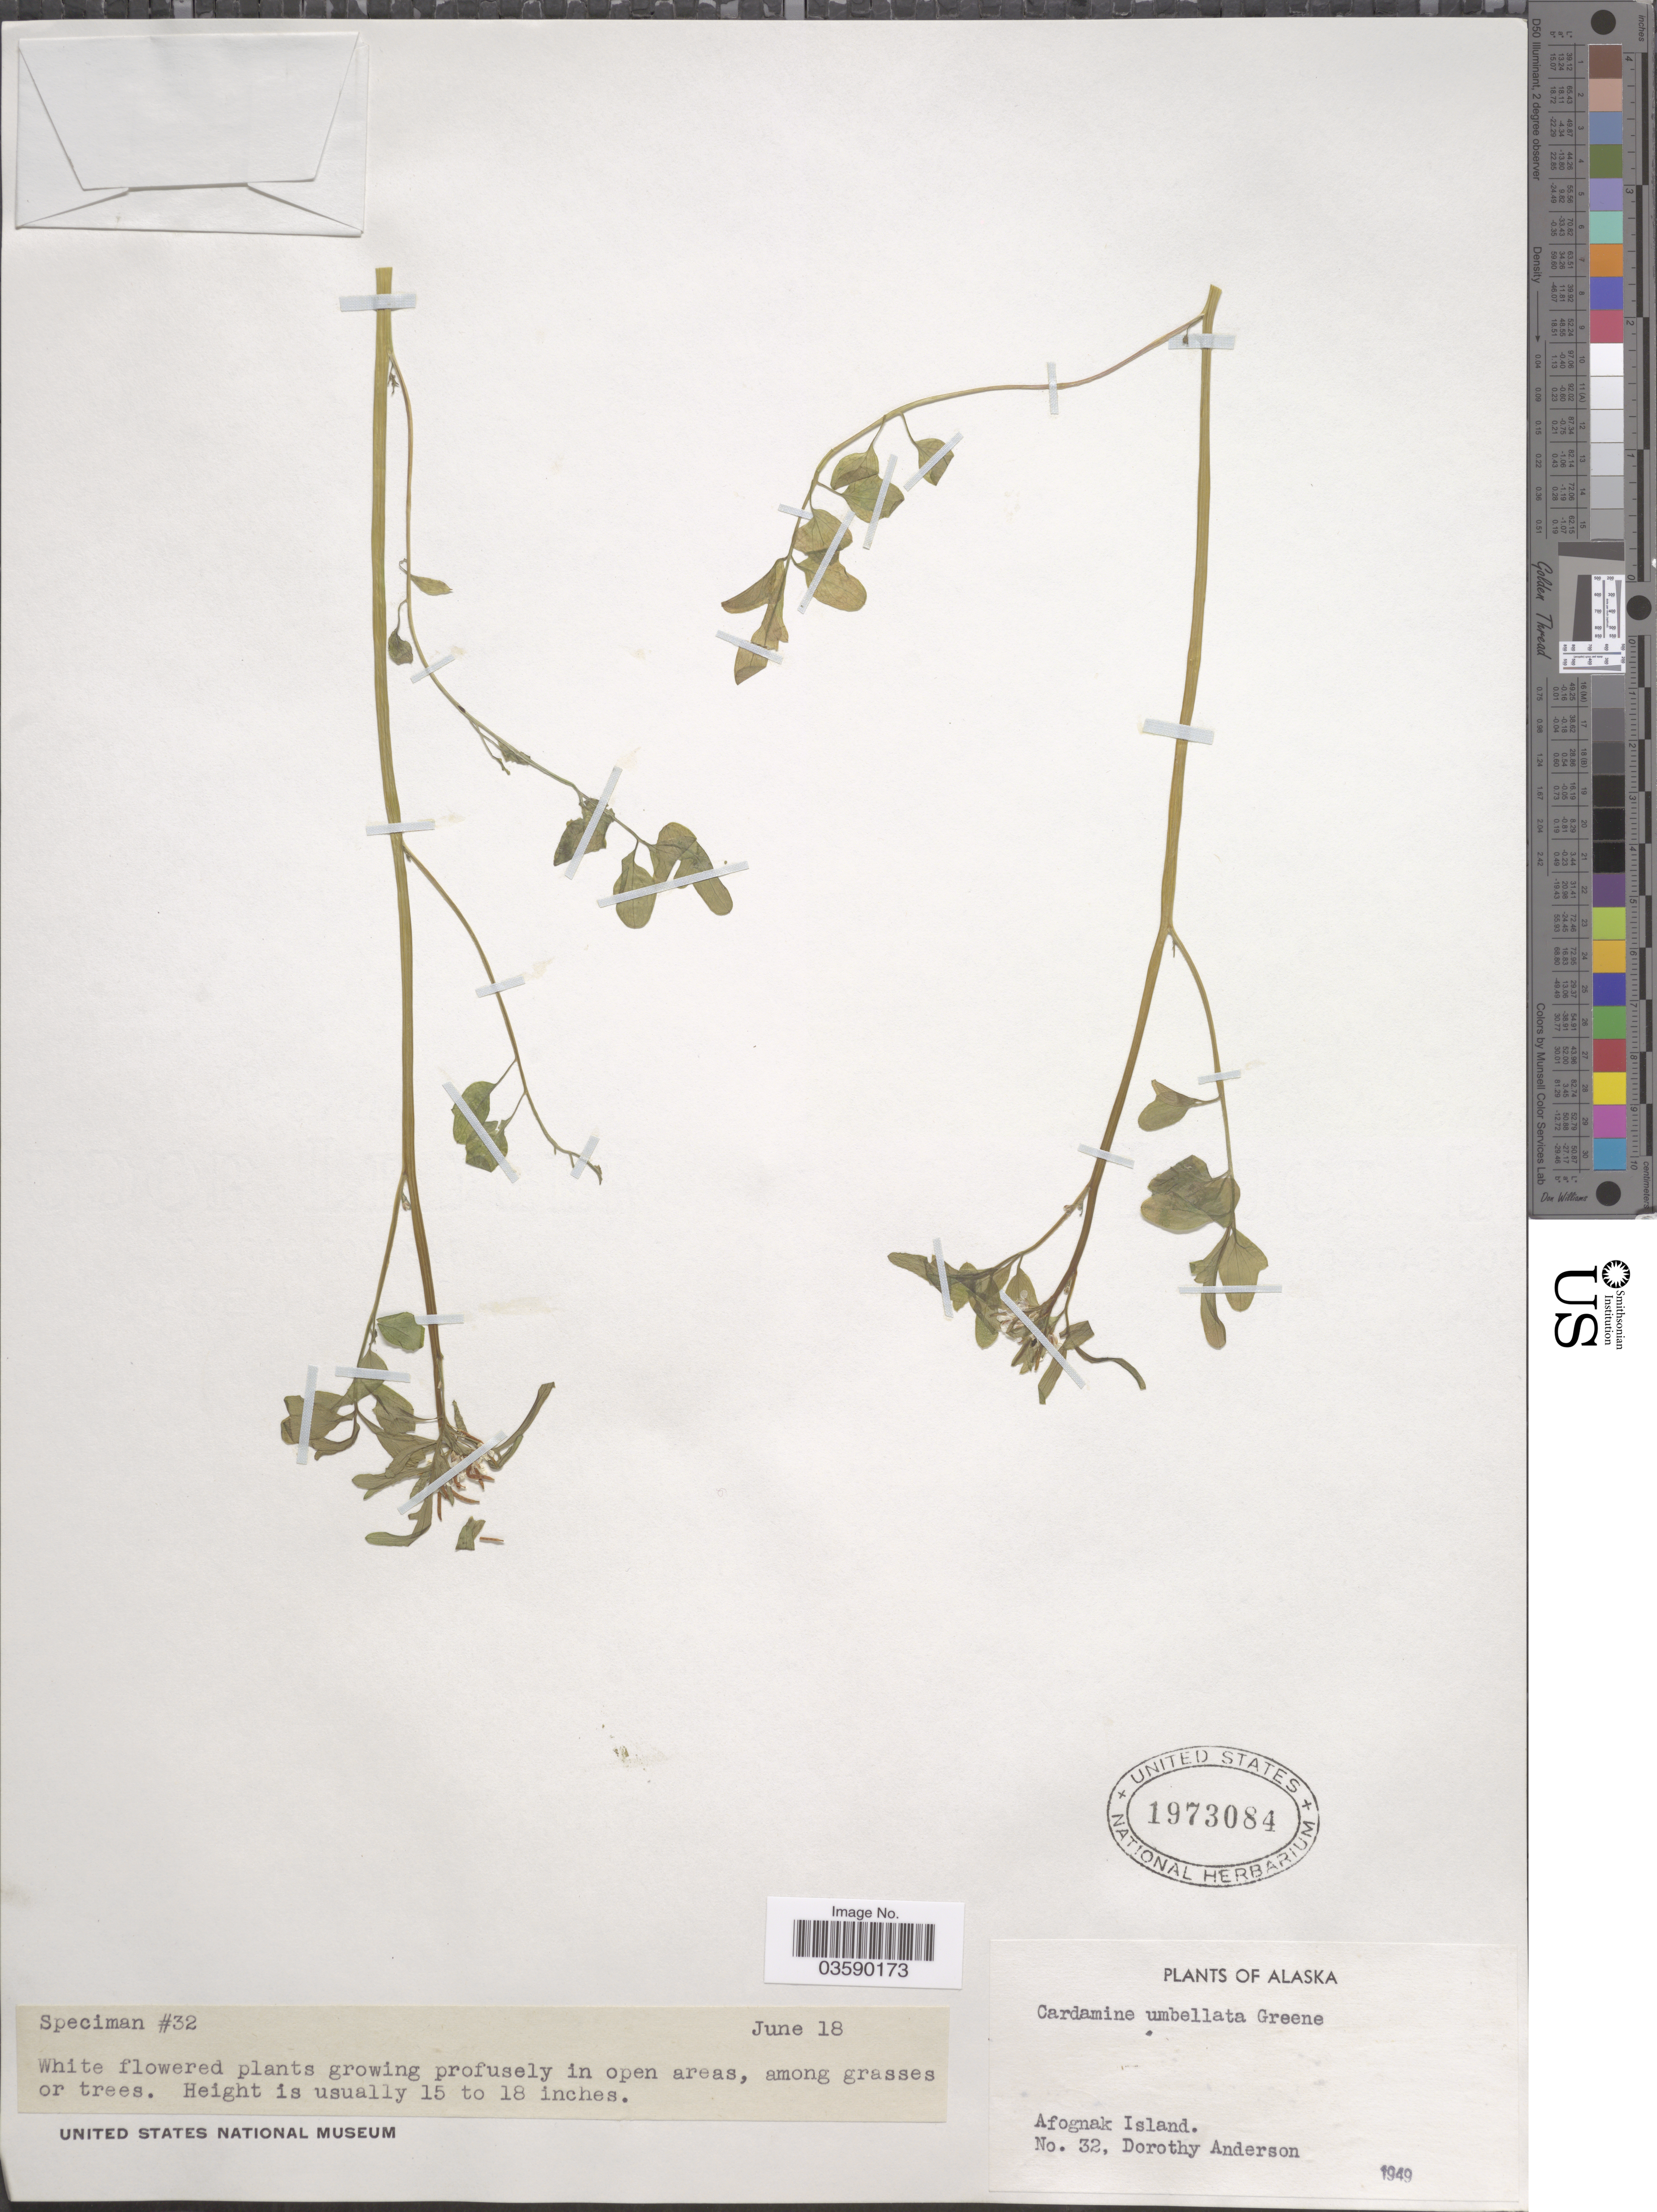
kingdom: Plantae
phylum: Tracheophyta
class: Magnoliopsida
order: Brassicales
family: Brassicaceae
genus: Cardamine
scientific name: Cardamine umbellata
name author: Greene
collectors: D. Anderson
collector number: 32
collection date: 1949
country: United States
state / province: Alaska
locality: Afognak Island.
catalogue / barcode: US 1973084